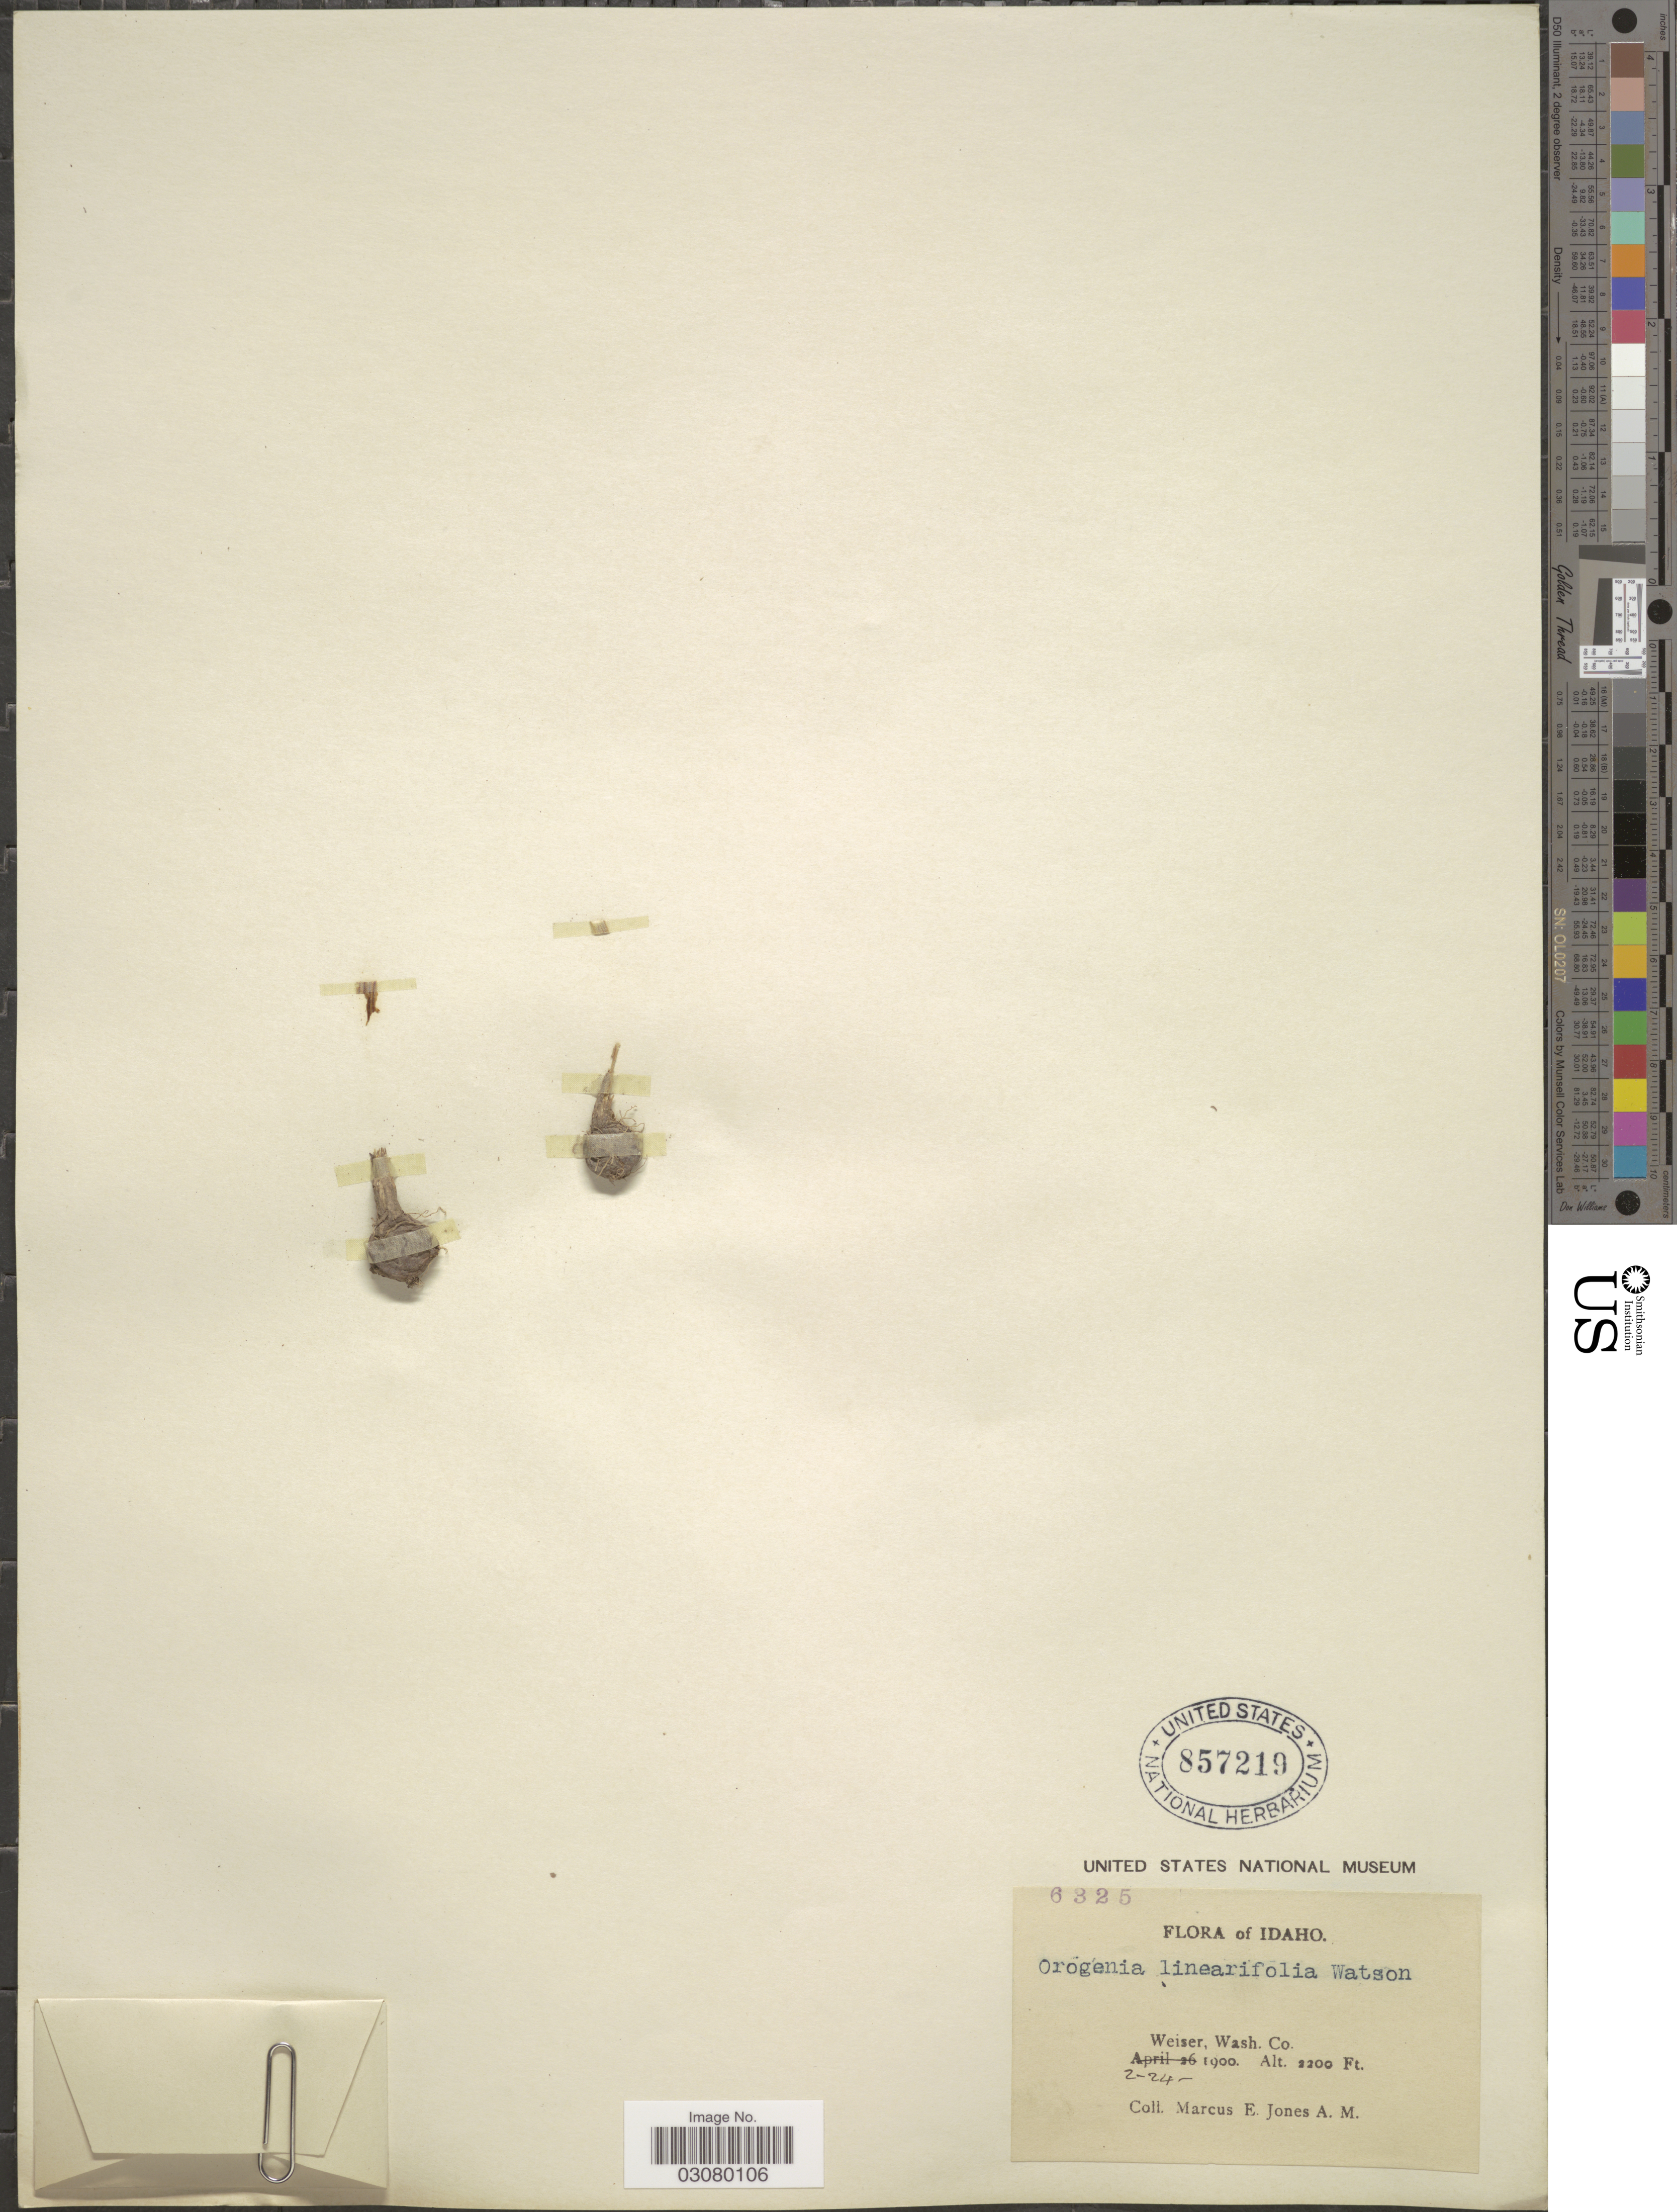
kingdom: Plantae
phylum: Tracheophyta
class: Magnoliopsida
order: Apiales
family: Apiaceae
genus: Orogenia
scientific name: Orogenia linearifolia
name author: S. Watson in C. King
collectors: M. E. Jones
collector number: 6325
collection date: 1900-02-24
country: United States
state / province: Idaho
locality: Weiser, Wash Co.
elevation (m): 671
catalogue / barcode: US 857219